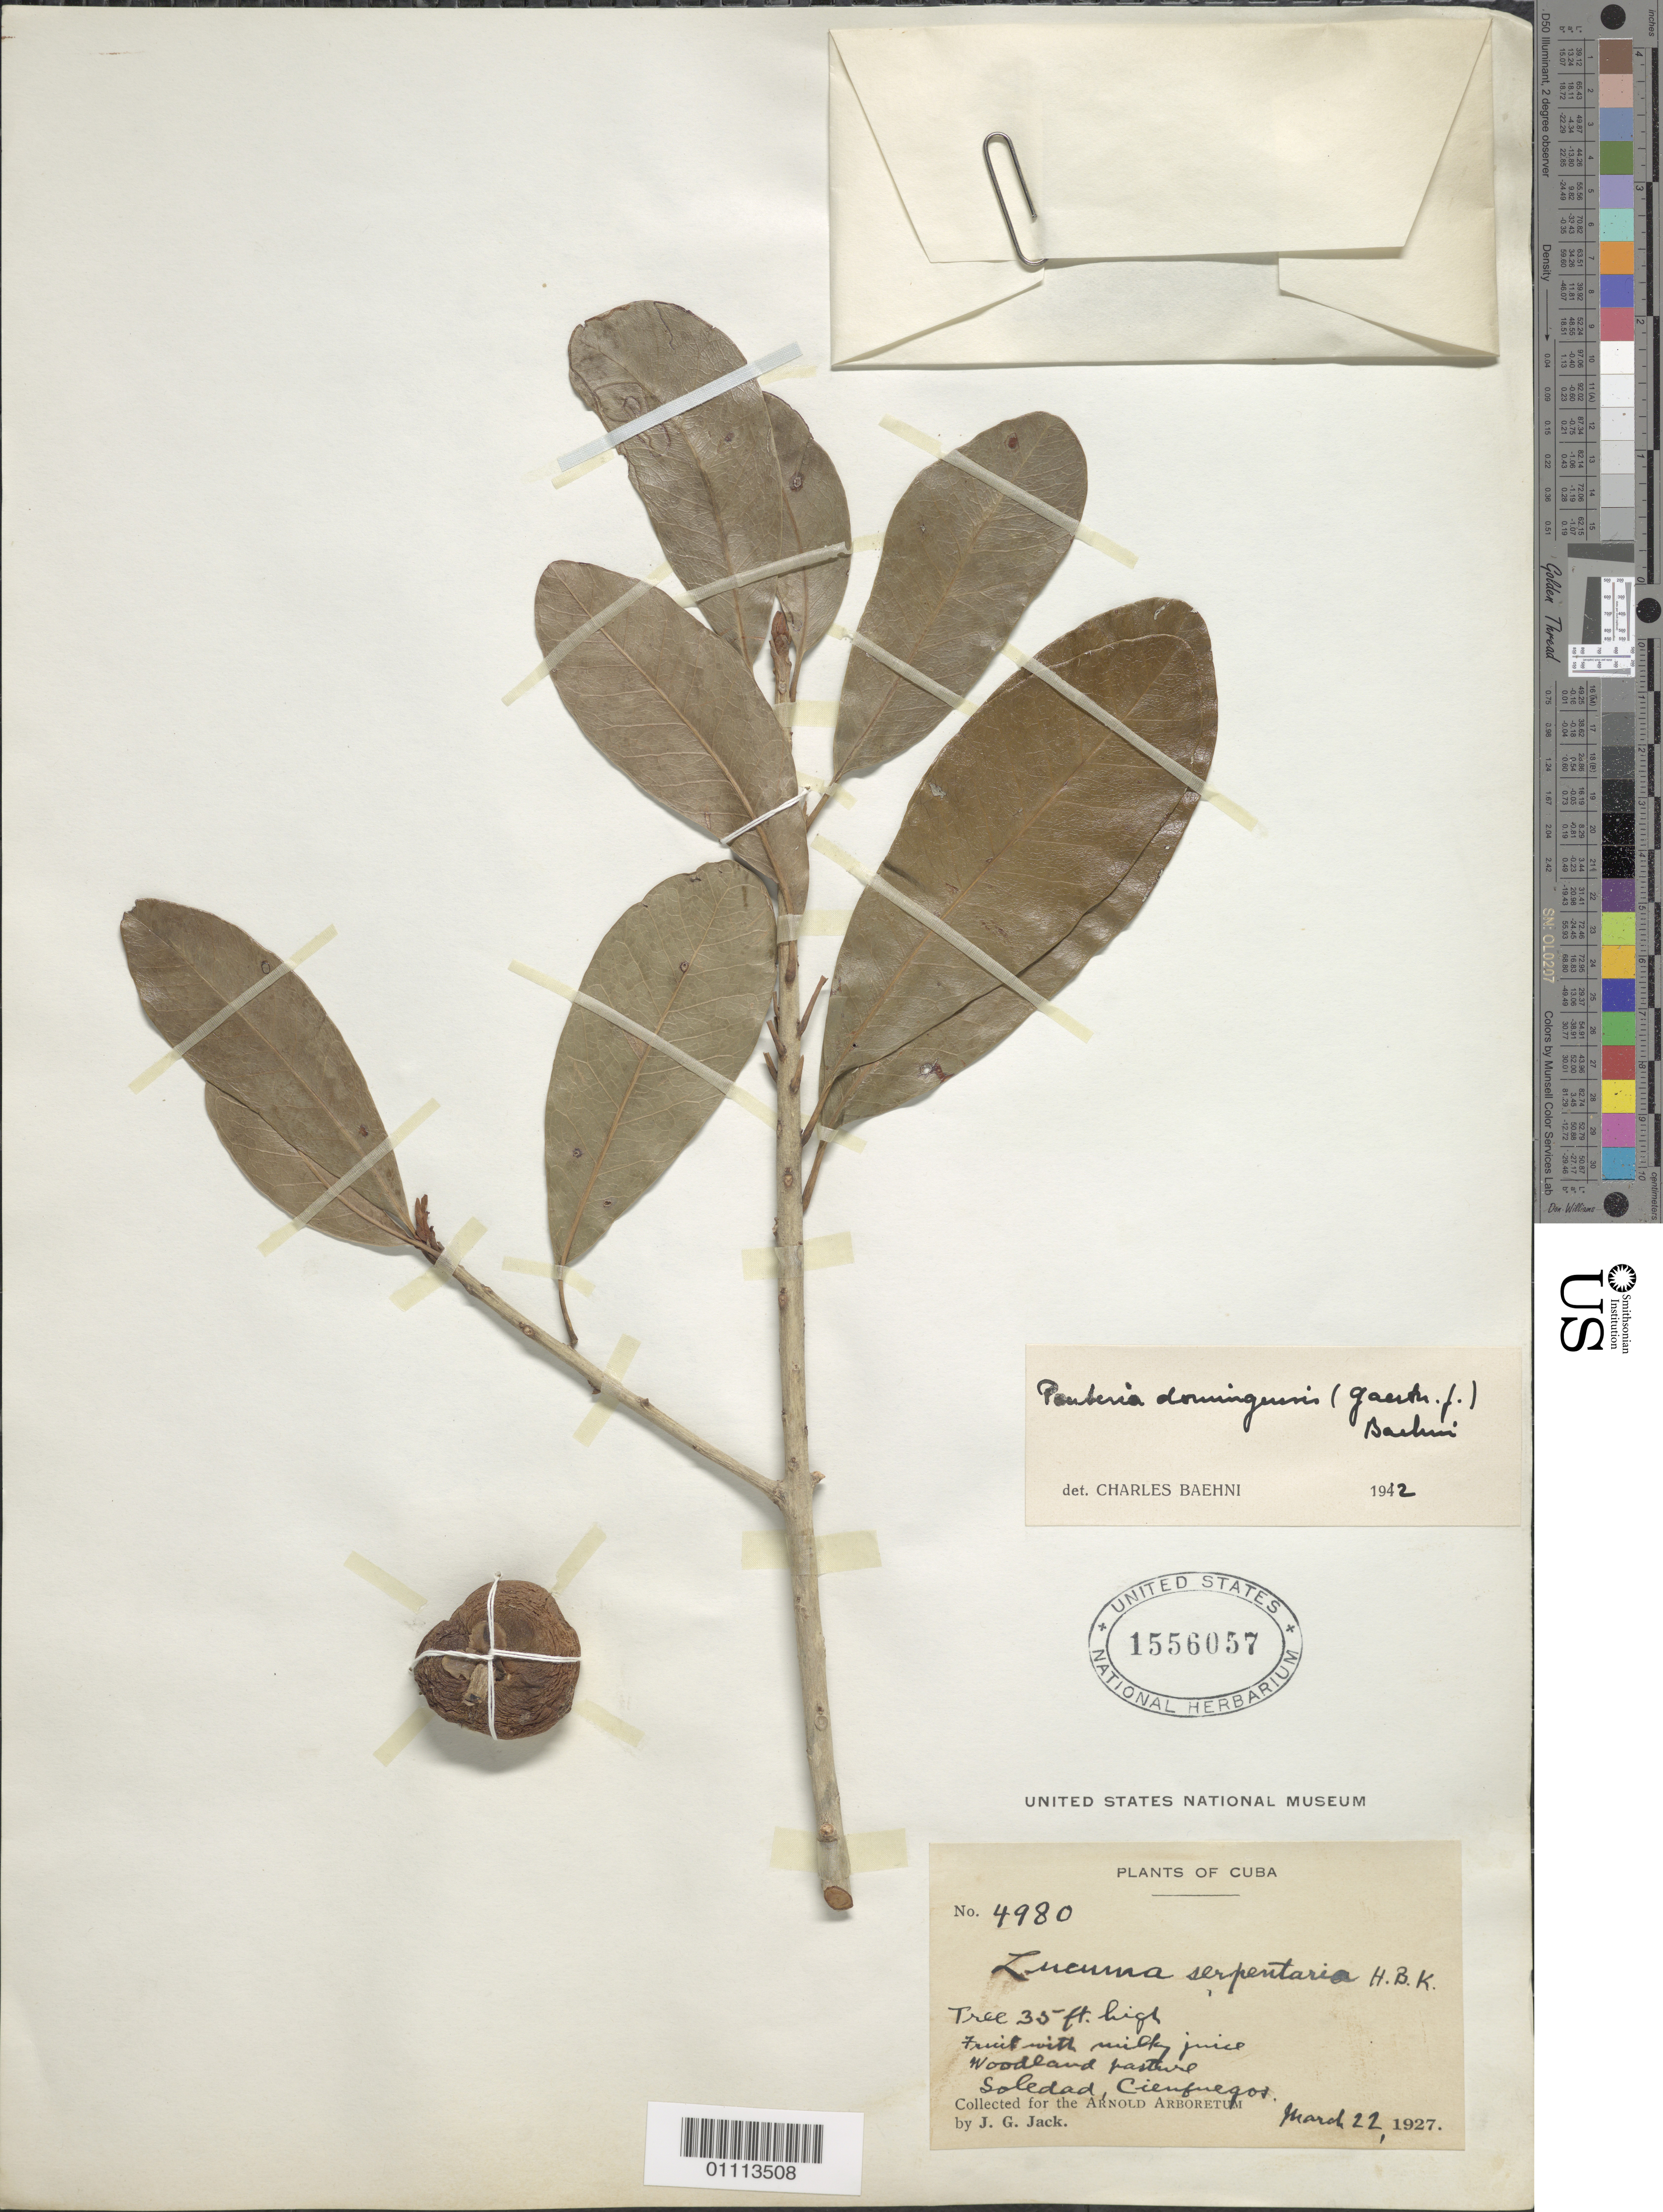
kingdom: Plantae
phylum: Tracheophyta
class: Magnoliopsida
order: Ericales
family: Sapotaceae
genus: Pouteria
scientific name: Pouteria domingensis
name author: (C.F. Gaertn.) Baehni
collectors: J. G. Jack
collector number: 4980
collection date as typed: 22 Mar 1927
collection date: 1927-03-22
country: Cuba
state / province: Cienfuegos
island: Cuba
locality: Soledad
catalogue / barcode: US 1556057